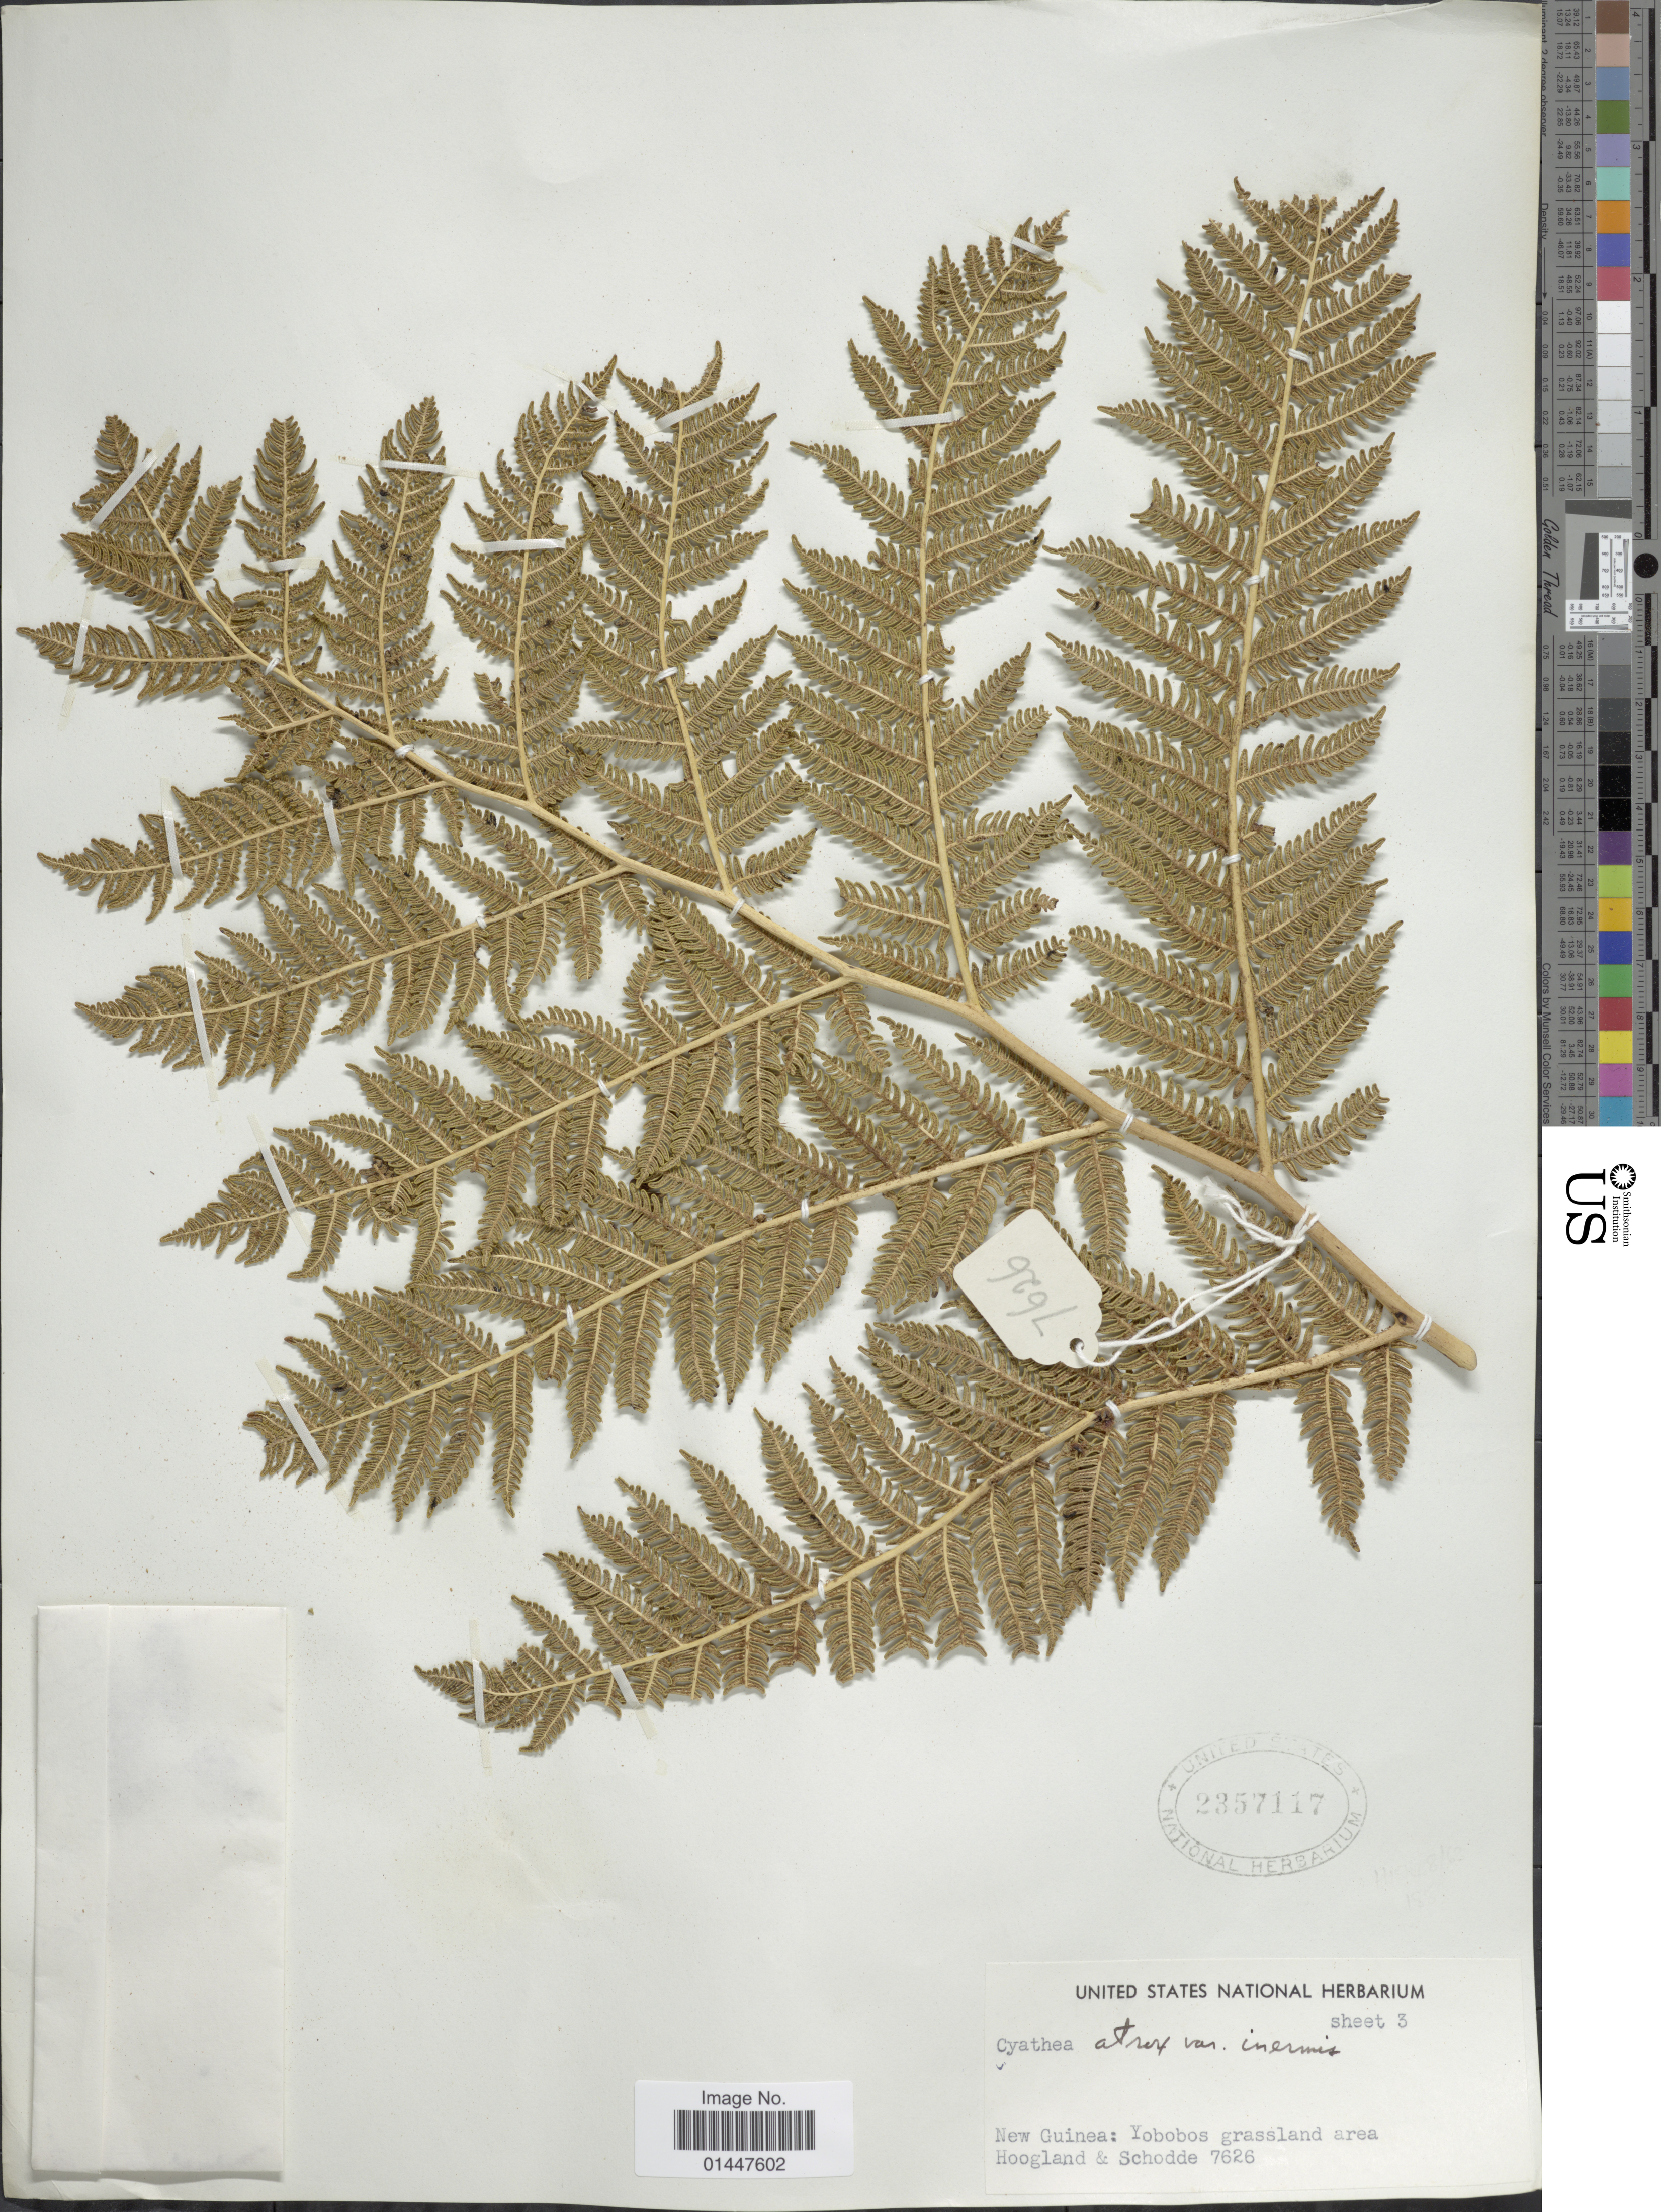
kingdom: Plantae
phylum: Tracheophyta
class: Polypodiopsida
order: Cyatheales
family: Cyatheaceae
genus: Sphaeropteris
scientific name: Sphaeropteris atrox var. inermis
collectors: R. D. Hoogland & Schodde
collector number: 7626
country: Papua New Guinea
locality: New Guinea: Yobobos grassland area.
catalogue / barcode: US 2357117